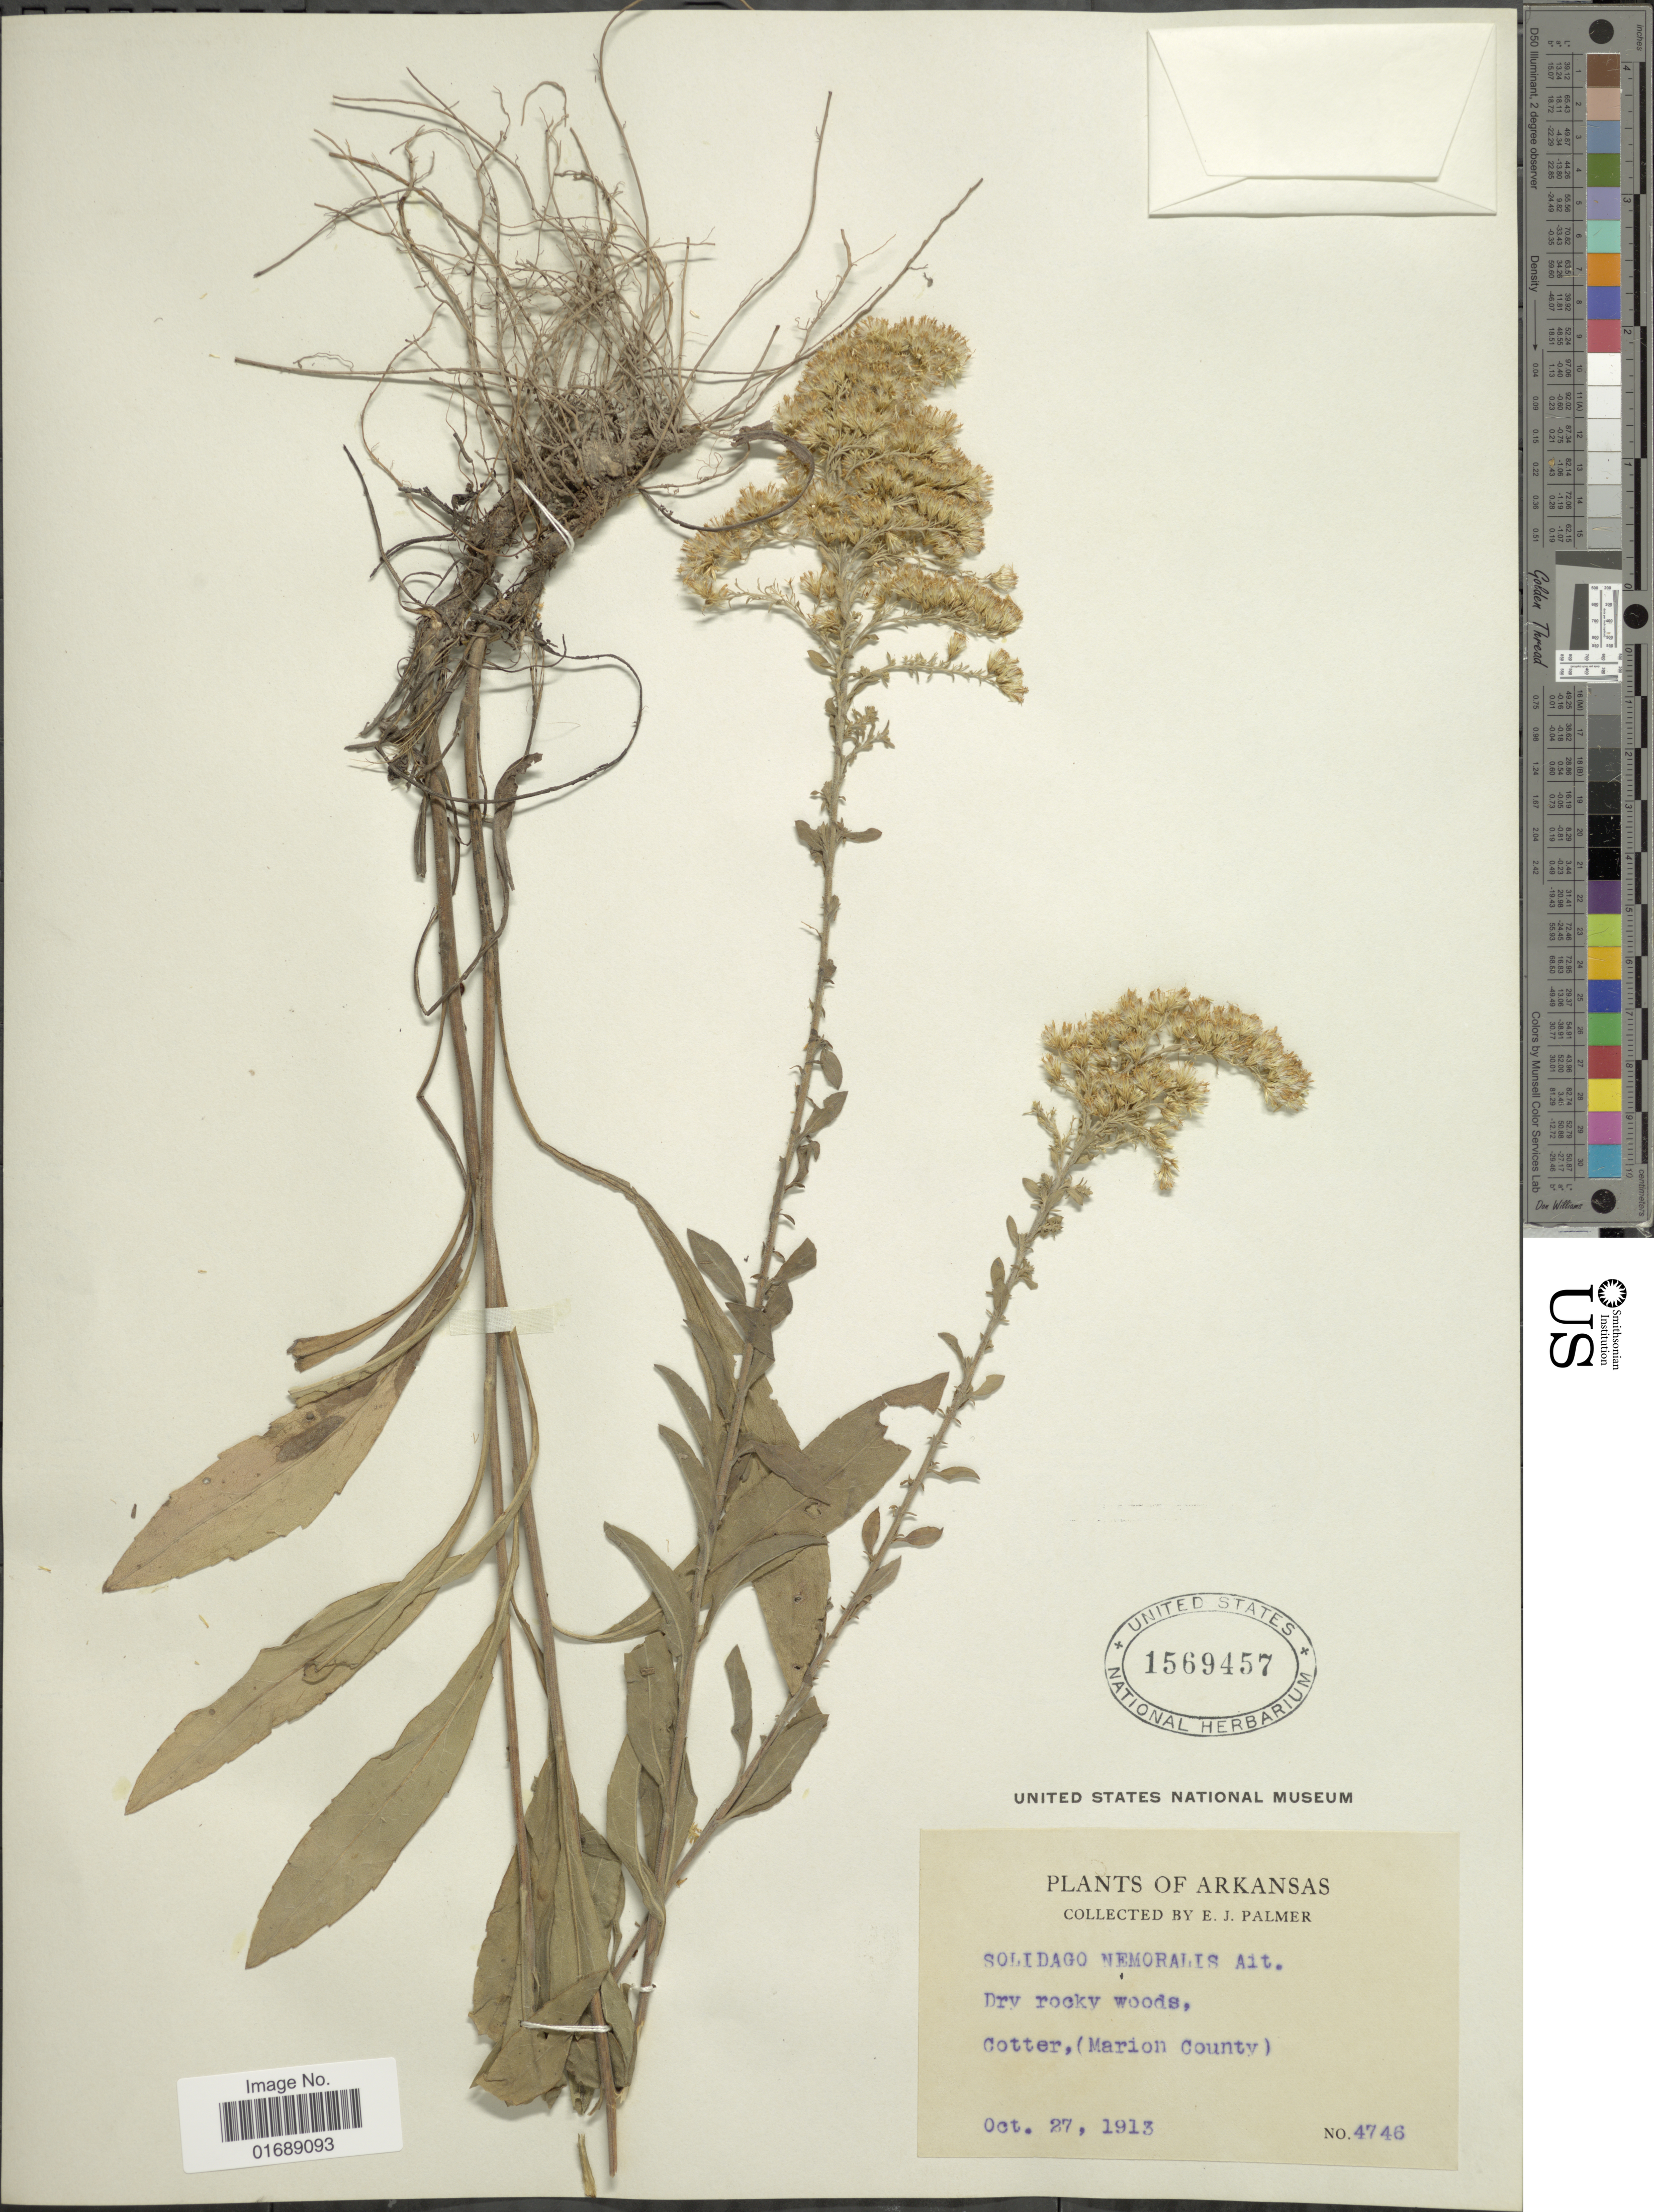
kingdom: Plantae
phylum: Tracheophyta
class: Magnoliopsida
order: Asterales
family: Asteraceae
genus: Solidago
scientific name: Solidago nemoralis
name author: Aiton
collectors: E. J. Palmer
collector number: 4746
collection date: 1913-10-27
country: United States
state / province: Arkansas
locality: Cotter, (Marion County)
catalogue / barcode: US 1569457